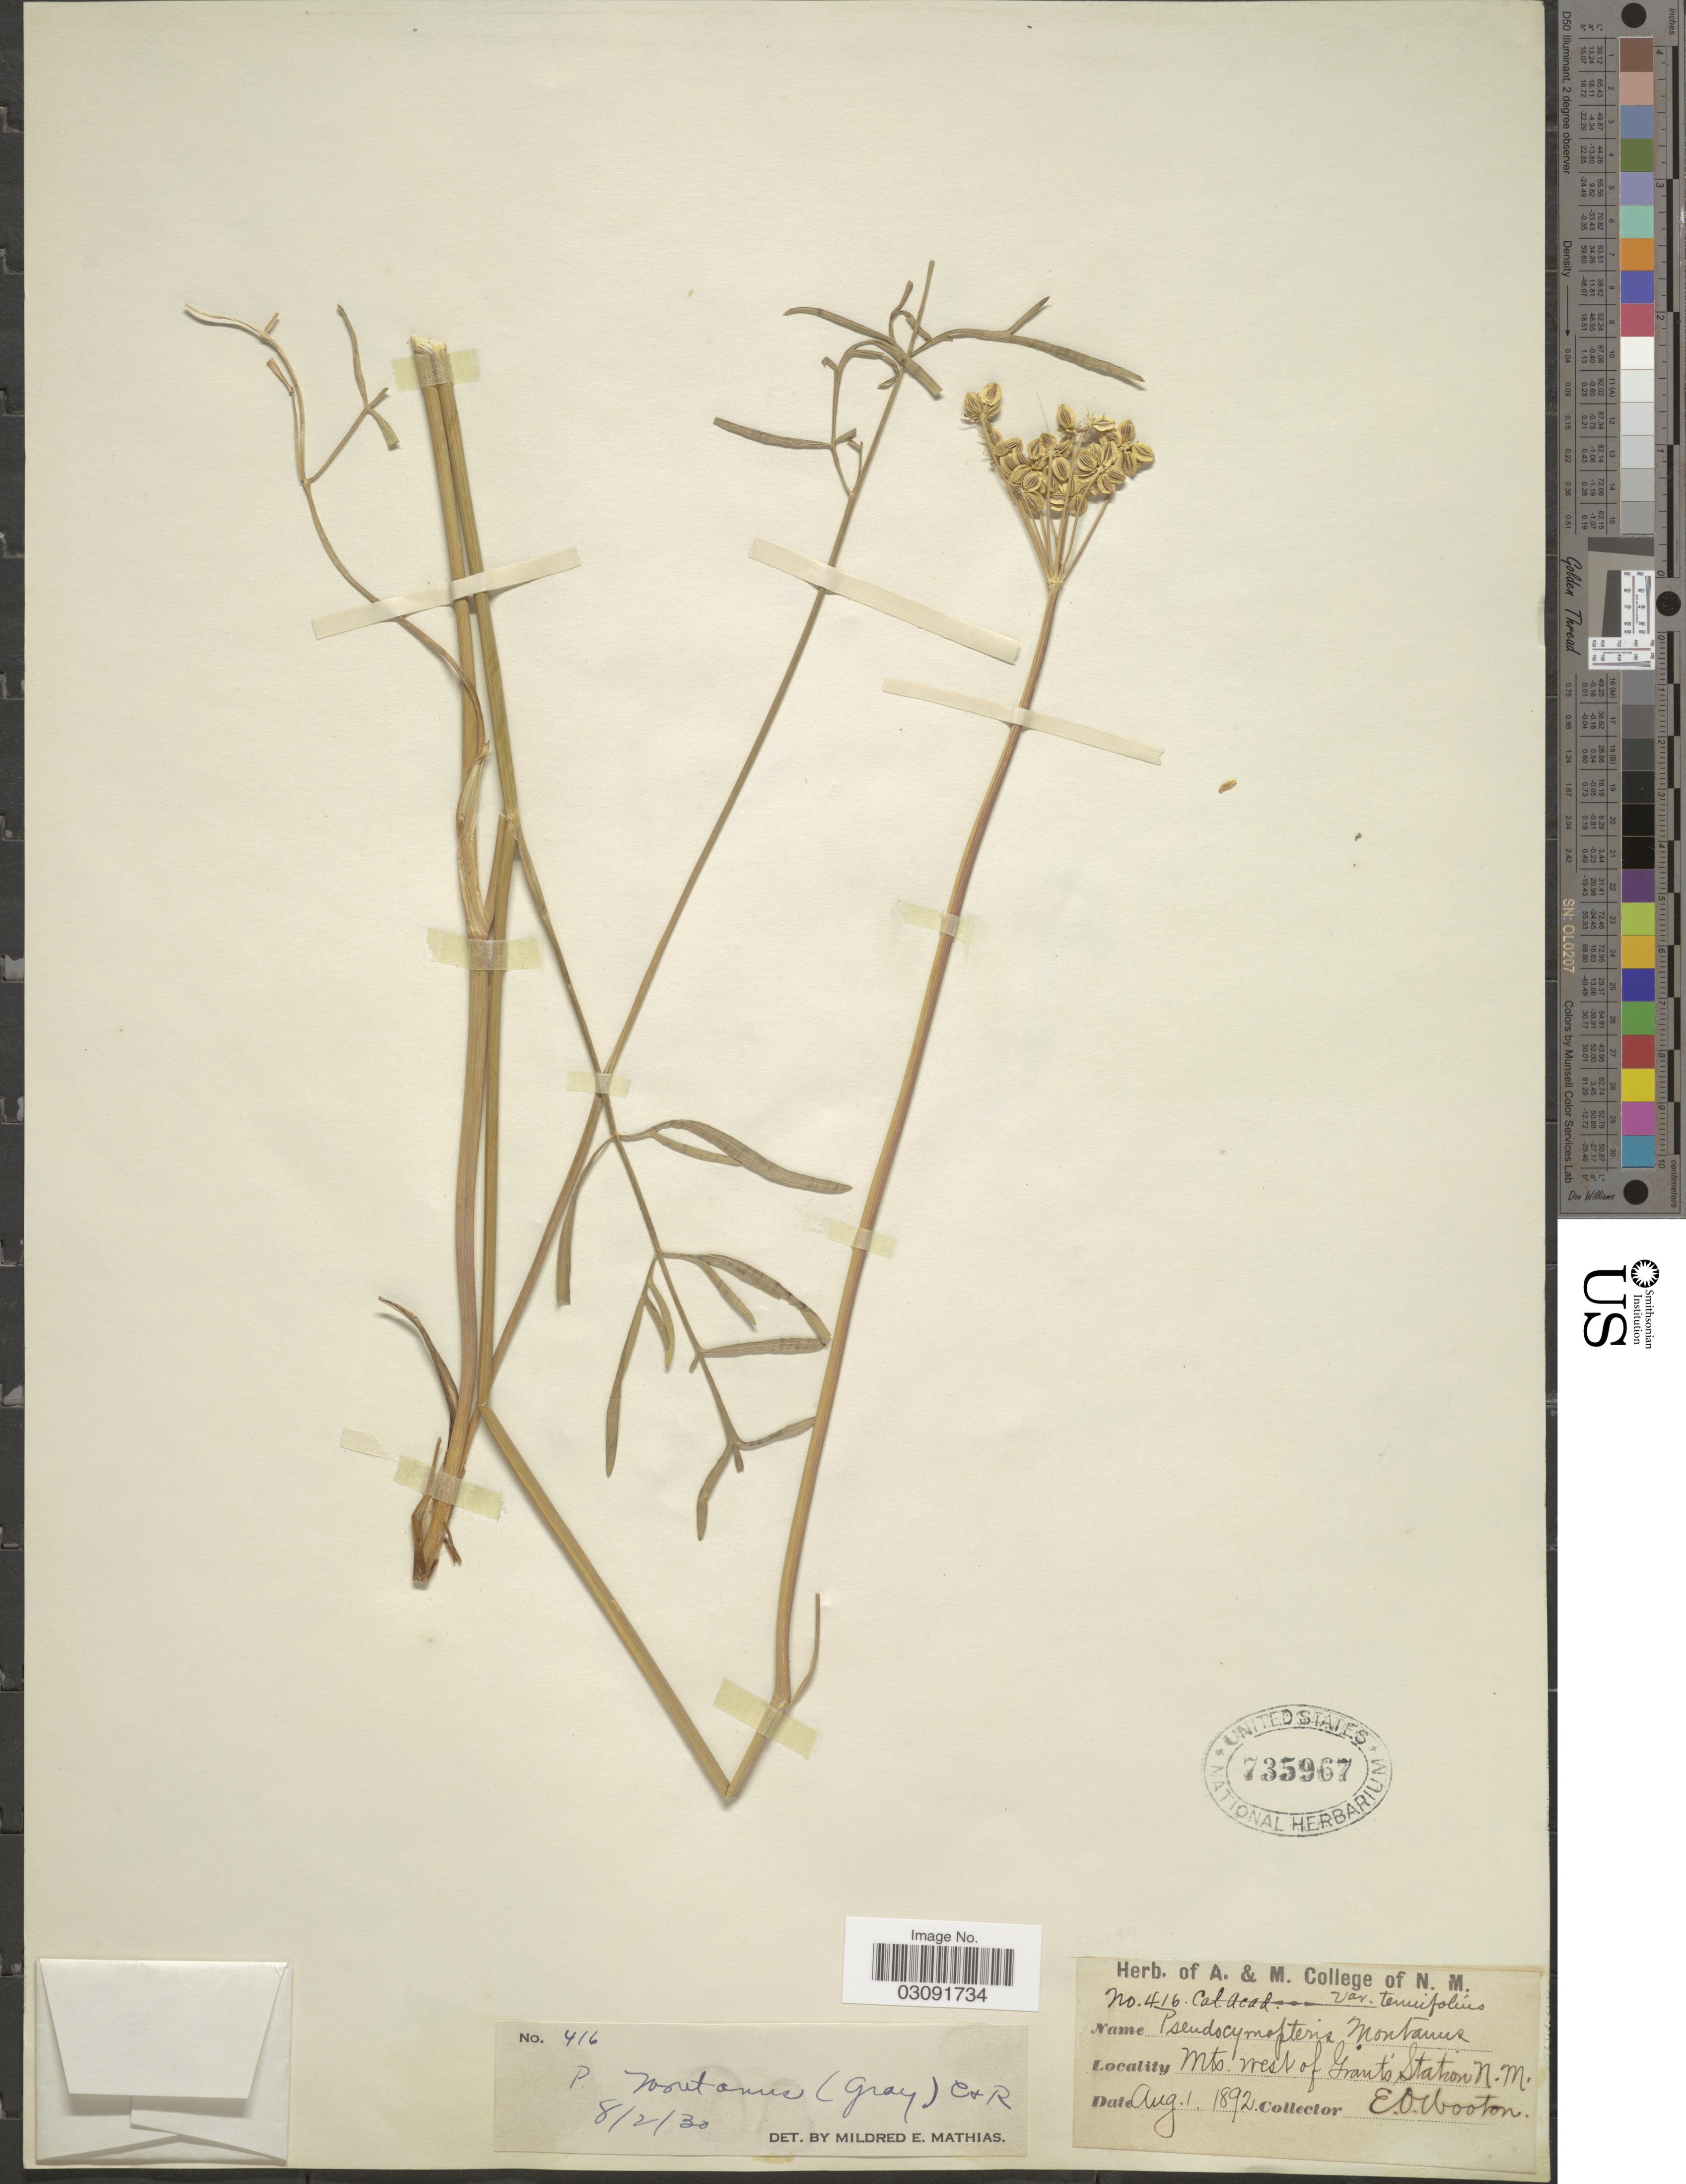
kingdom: Plantae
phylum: Tracheophyta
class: Magnoliopsida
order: Apiales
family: Apiaceae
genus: Pseudocymopterus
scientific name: Pseudocymopterus montanus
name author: (A. Gray) J.M. Coult. & Rose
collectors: E. O. Wooton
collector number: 416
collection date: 1892-08-01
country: United States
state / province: New Mexico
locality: Mts. West of Grant's Station, N.M.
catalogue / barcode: US 735967